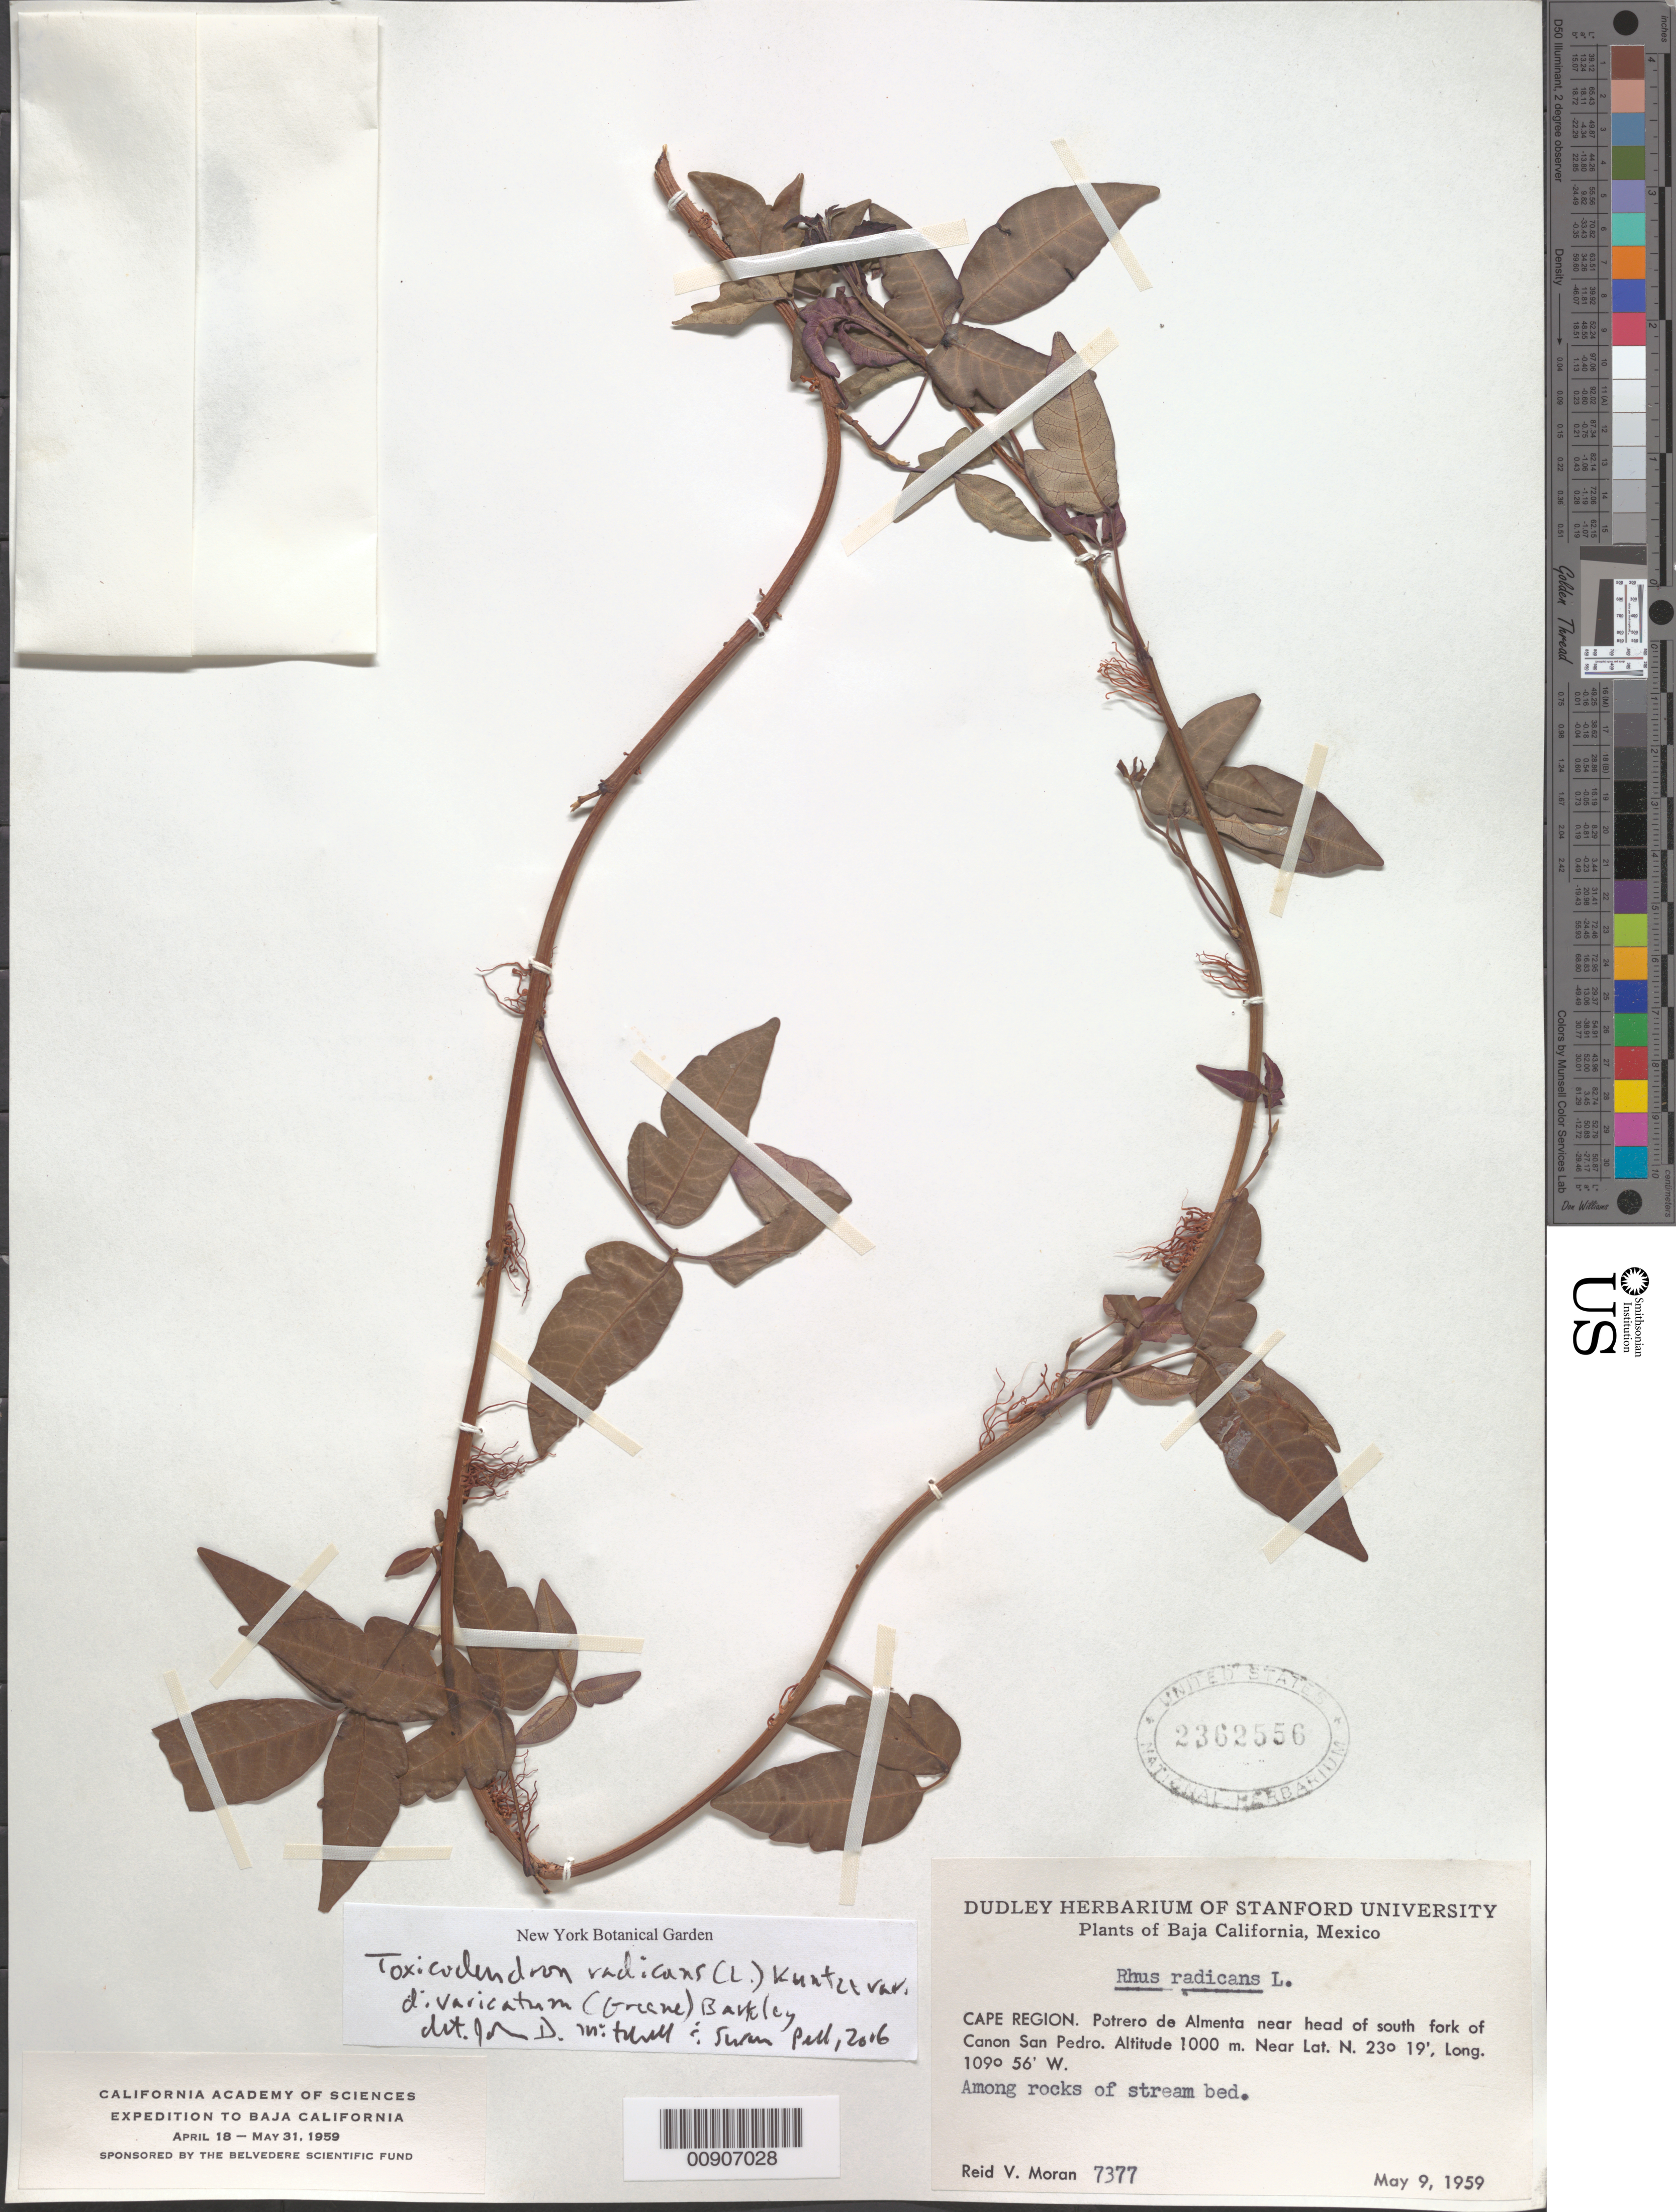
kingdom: Plantae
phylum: Tracheophyta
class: Magnoliopsida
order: Sapindales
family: Anacardiaceae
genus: Toxicodendron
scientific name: Toxicodendron radicans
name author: (L.) Kuntze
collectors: R. V. Moran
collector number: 7377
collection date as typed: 09 May 1959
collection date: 1959-05-09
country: Mexico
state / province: Baja California Sur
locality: Cape Region. Potrero de Almenta near head of south fork of Cañon San Pedro.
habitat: Among rocks of stream bed.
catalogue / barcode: US 2362556